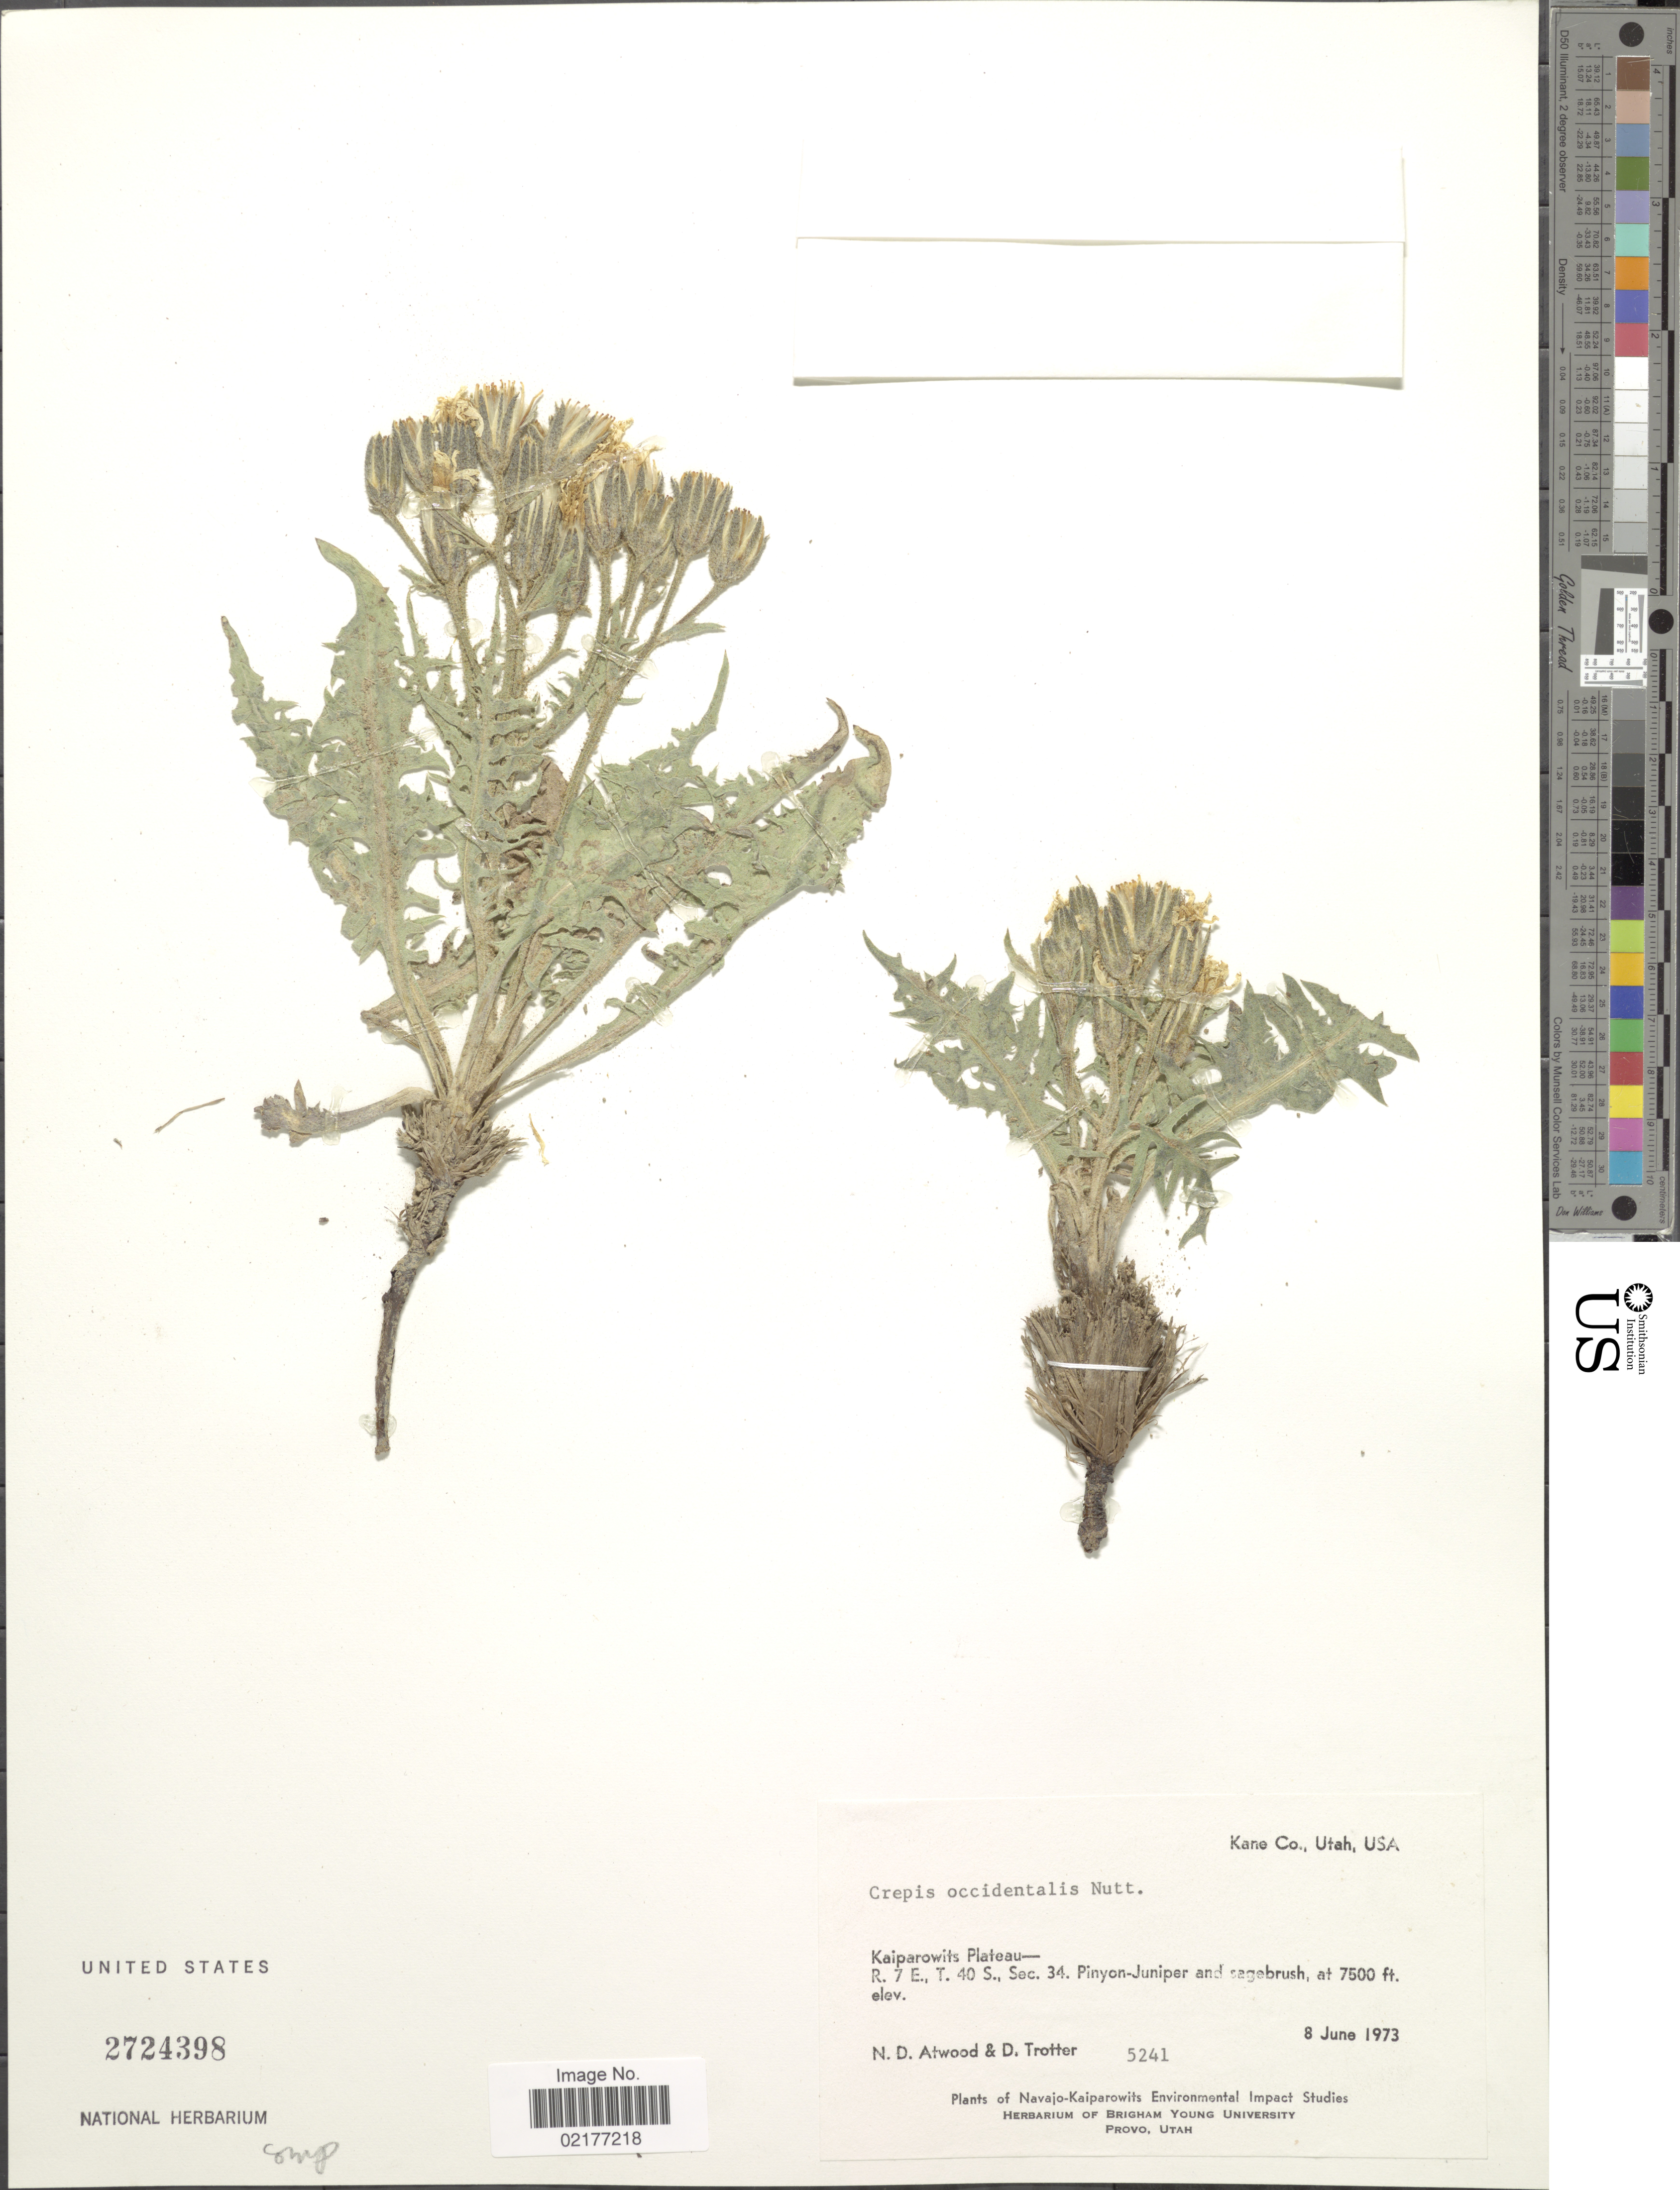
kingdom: Plantae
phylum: Tracheophyta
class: Magnoliopsida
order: Asterales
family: Asteraceae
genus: Crepis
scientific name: Crepis occidentalis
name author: Nutt.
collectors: N. Atwood & D. Trotter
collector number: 5241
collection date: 1973-06-08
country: United States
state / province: Utah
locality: Kane Co., Utah, Kaiparowits Plateau, R. 7 E., T. 40 S., Sec. 34, Pinyon-Juniper and sagebrush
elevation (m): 2286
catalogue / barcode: US 2724398